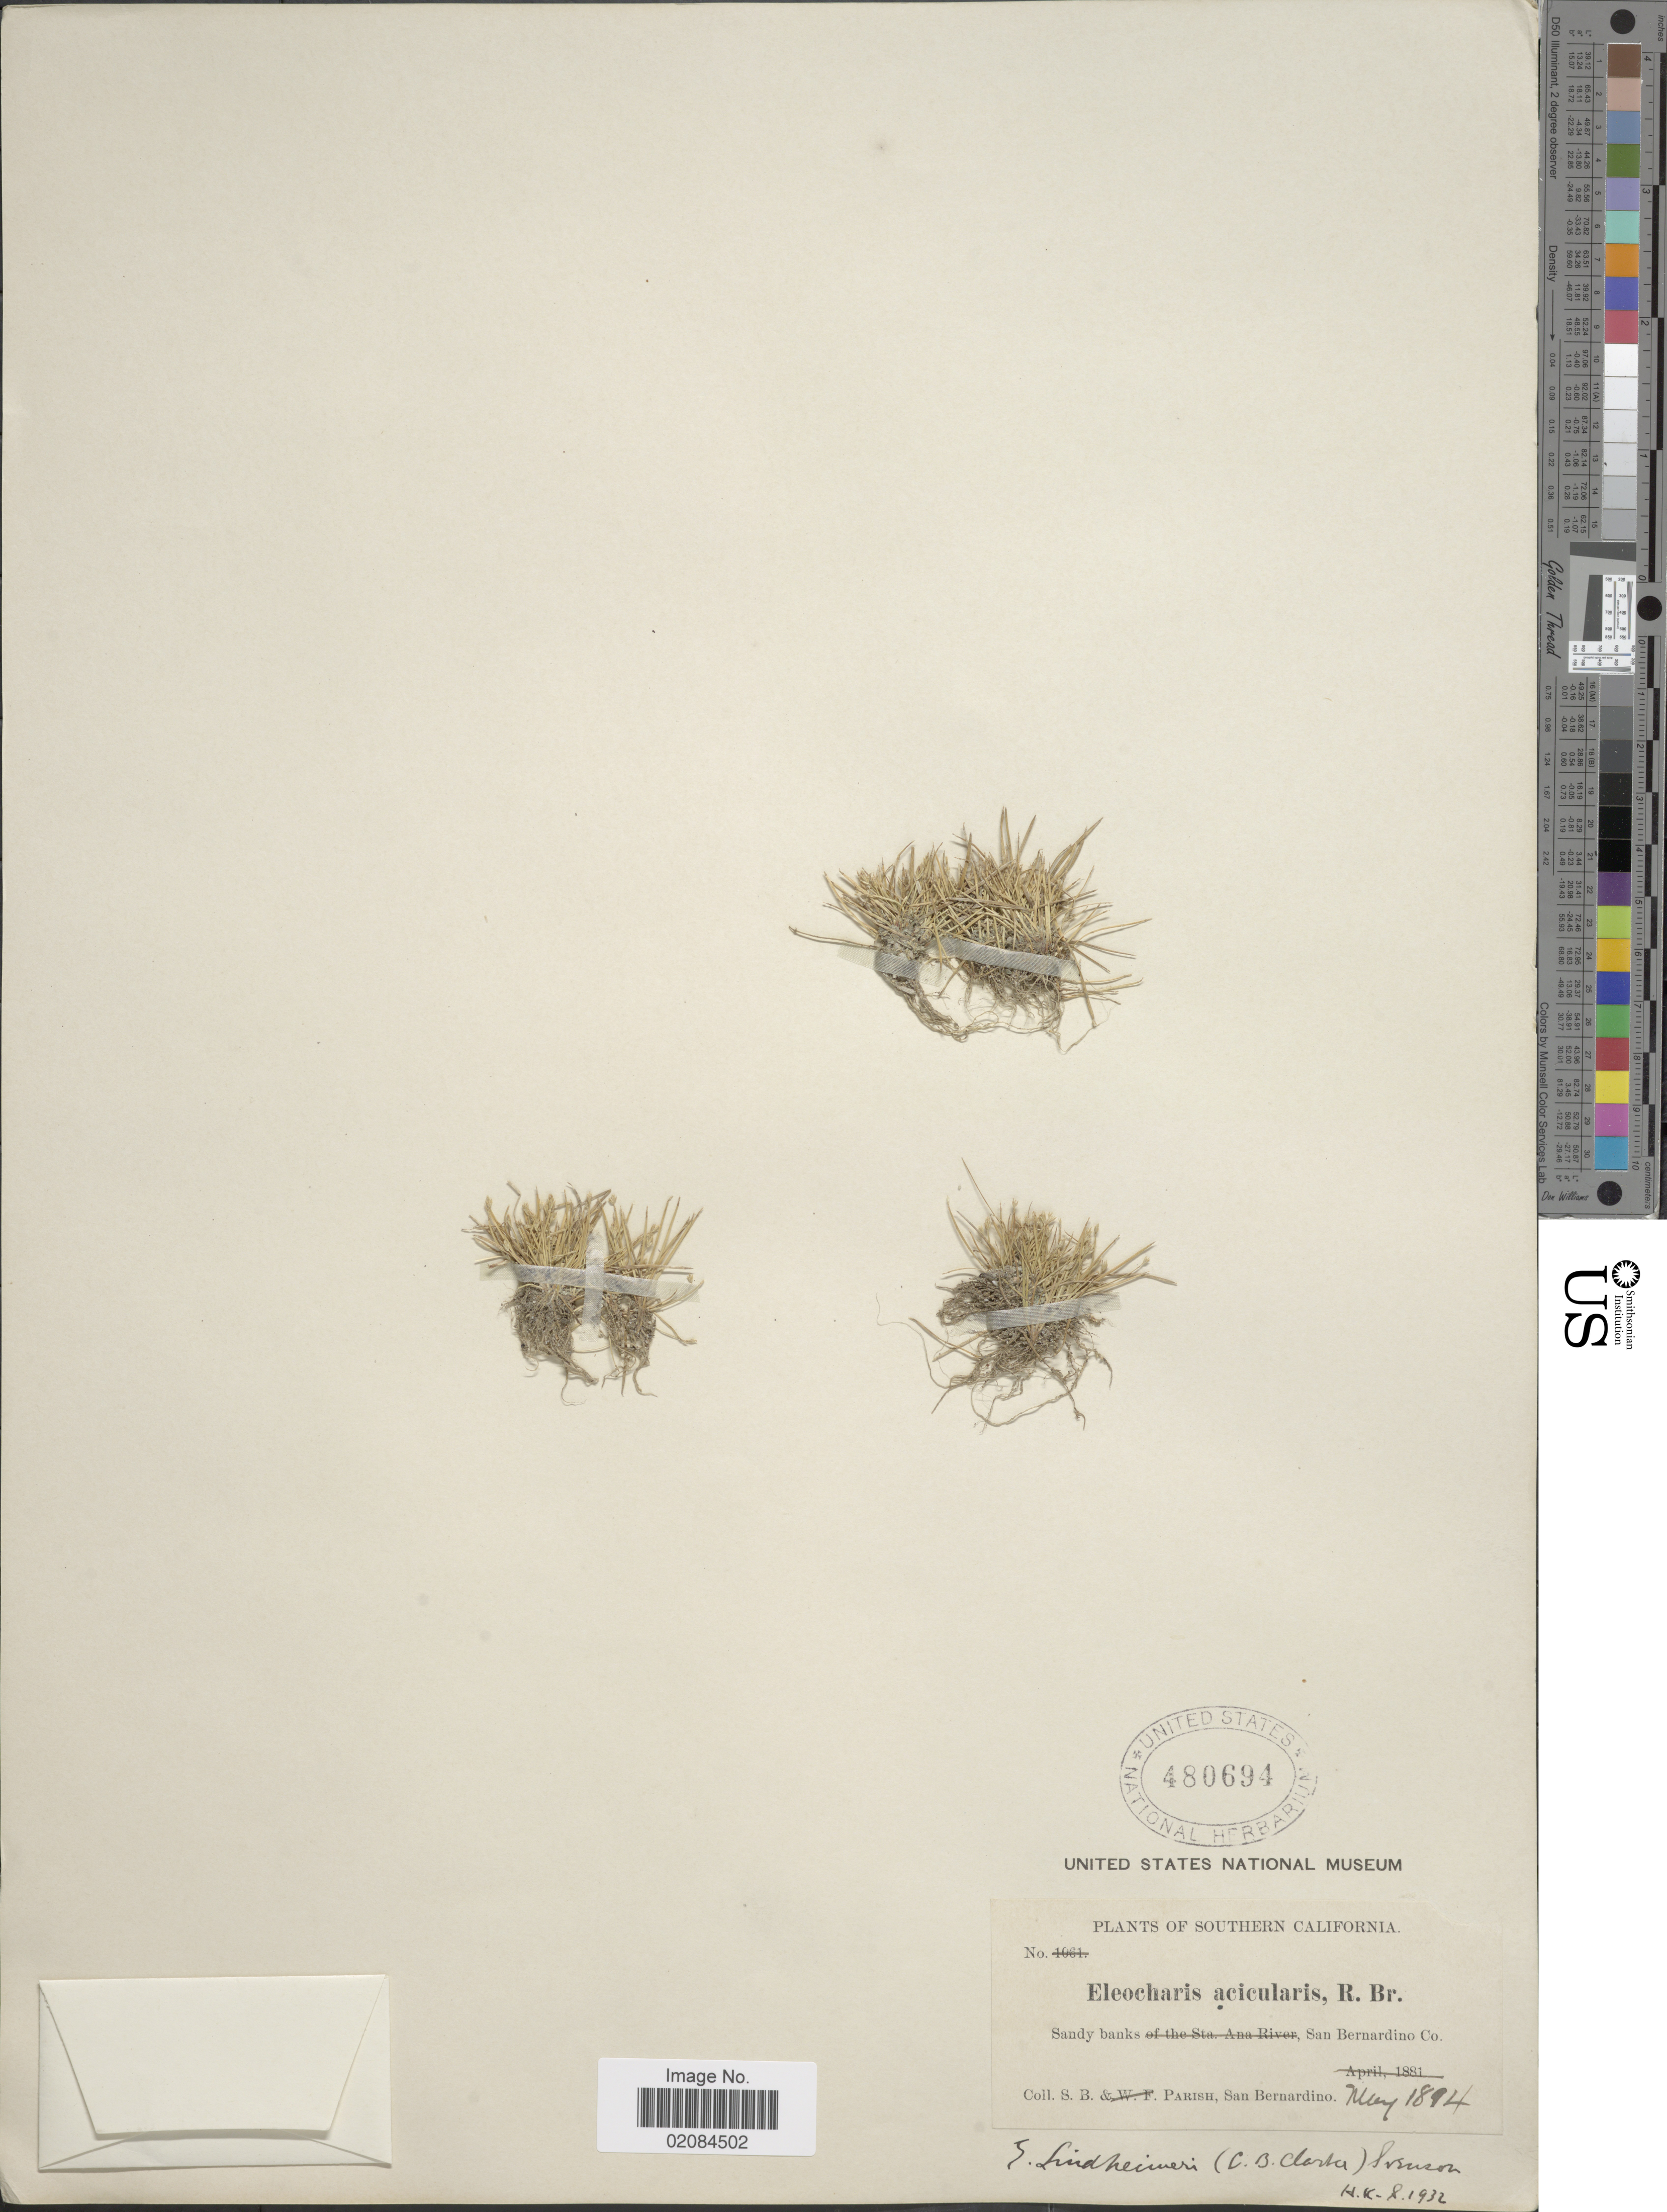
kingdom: Plantae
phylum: Tracheophyta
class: Liliopsida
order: Poales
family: Cyperaceae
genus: Eleocharis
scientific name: Eleocharis radicans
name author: (A. Dietrich) Kunth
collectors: S. B. Parish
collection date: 1894-05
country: United States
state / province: California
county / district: San Bernardino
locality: Southern California, San Bernardino Co.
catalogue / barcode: US 480694